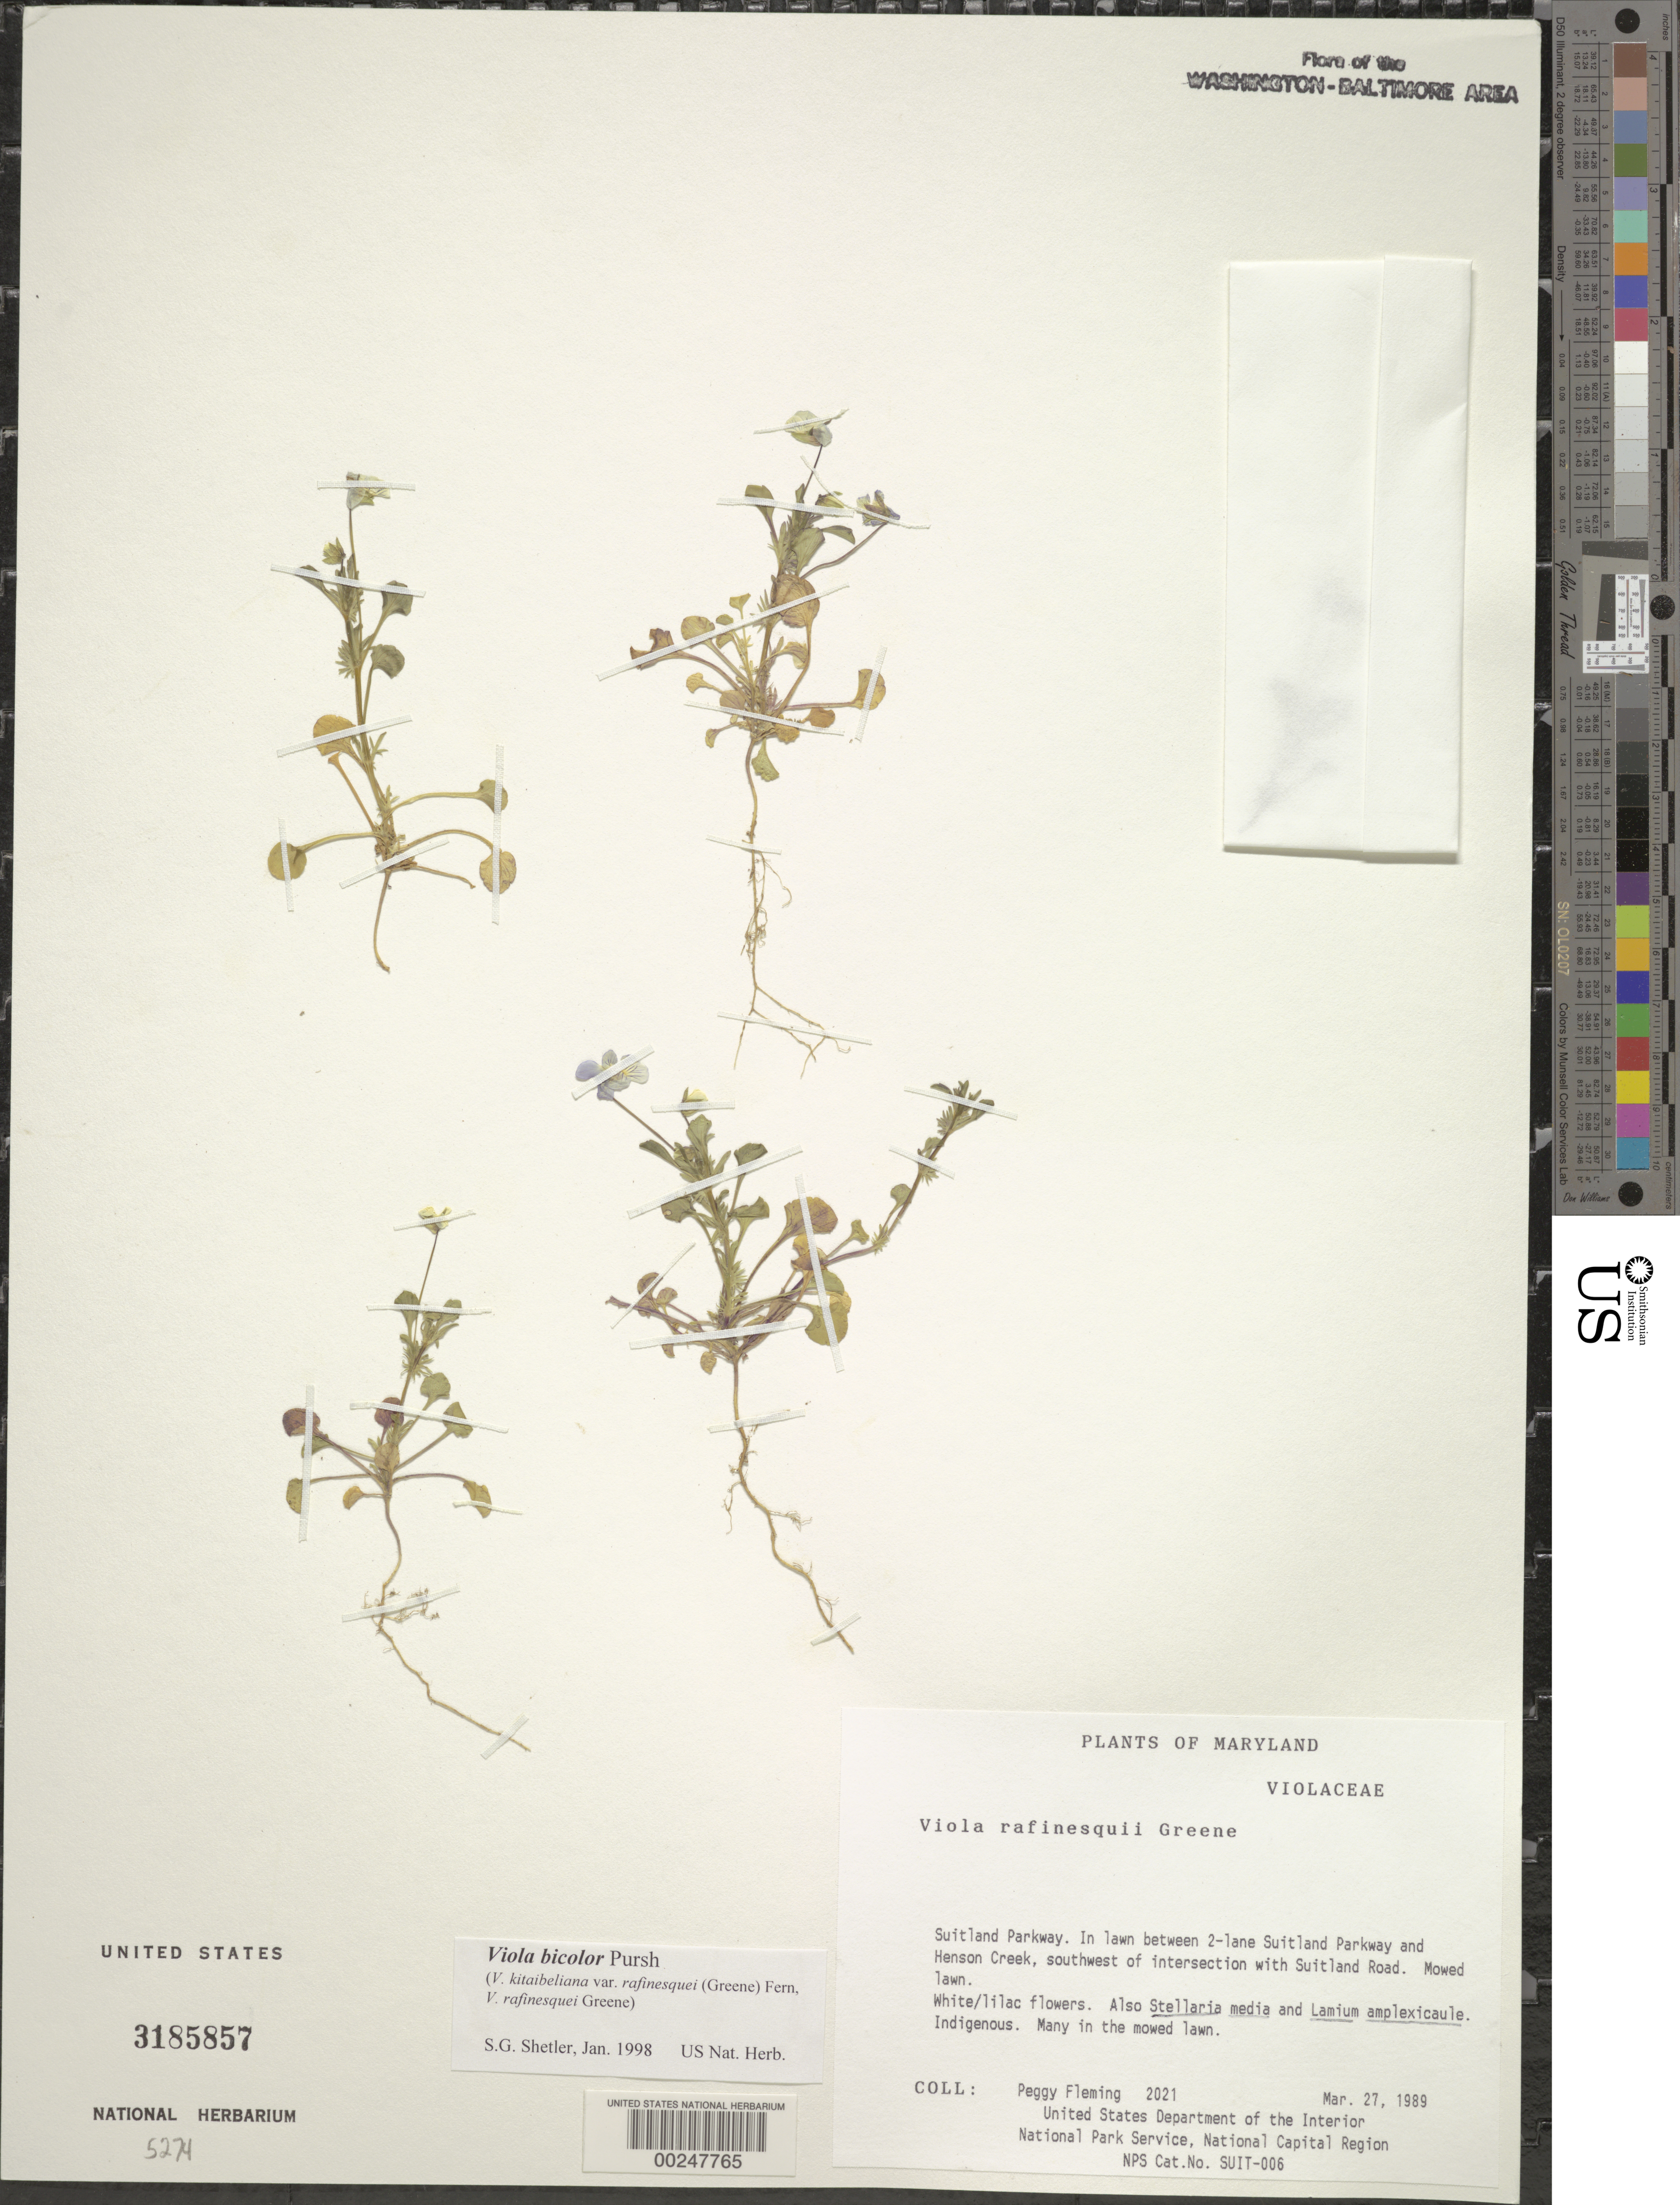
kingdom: Plantae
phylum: Tracheophyta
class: Magnoliopsida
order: Malpighiales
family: Violaceae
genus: Viola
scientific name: Viola bicolor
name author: Pursh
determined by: Shetler, Stanwyn G., (US), NMNH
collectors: P. Fleming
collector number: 2021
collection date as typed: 27 Mar 1989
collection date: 1989-03-27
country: United States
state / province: Maryland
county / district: Prince George's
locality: Suitland Parkway, Henson Creek, SW of intersection with Suitland Road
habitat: Mowed lawn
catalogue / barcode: US 3185857